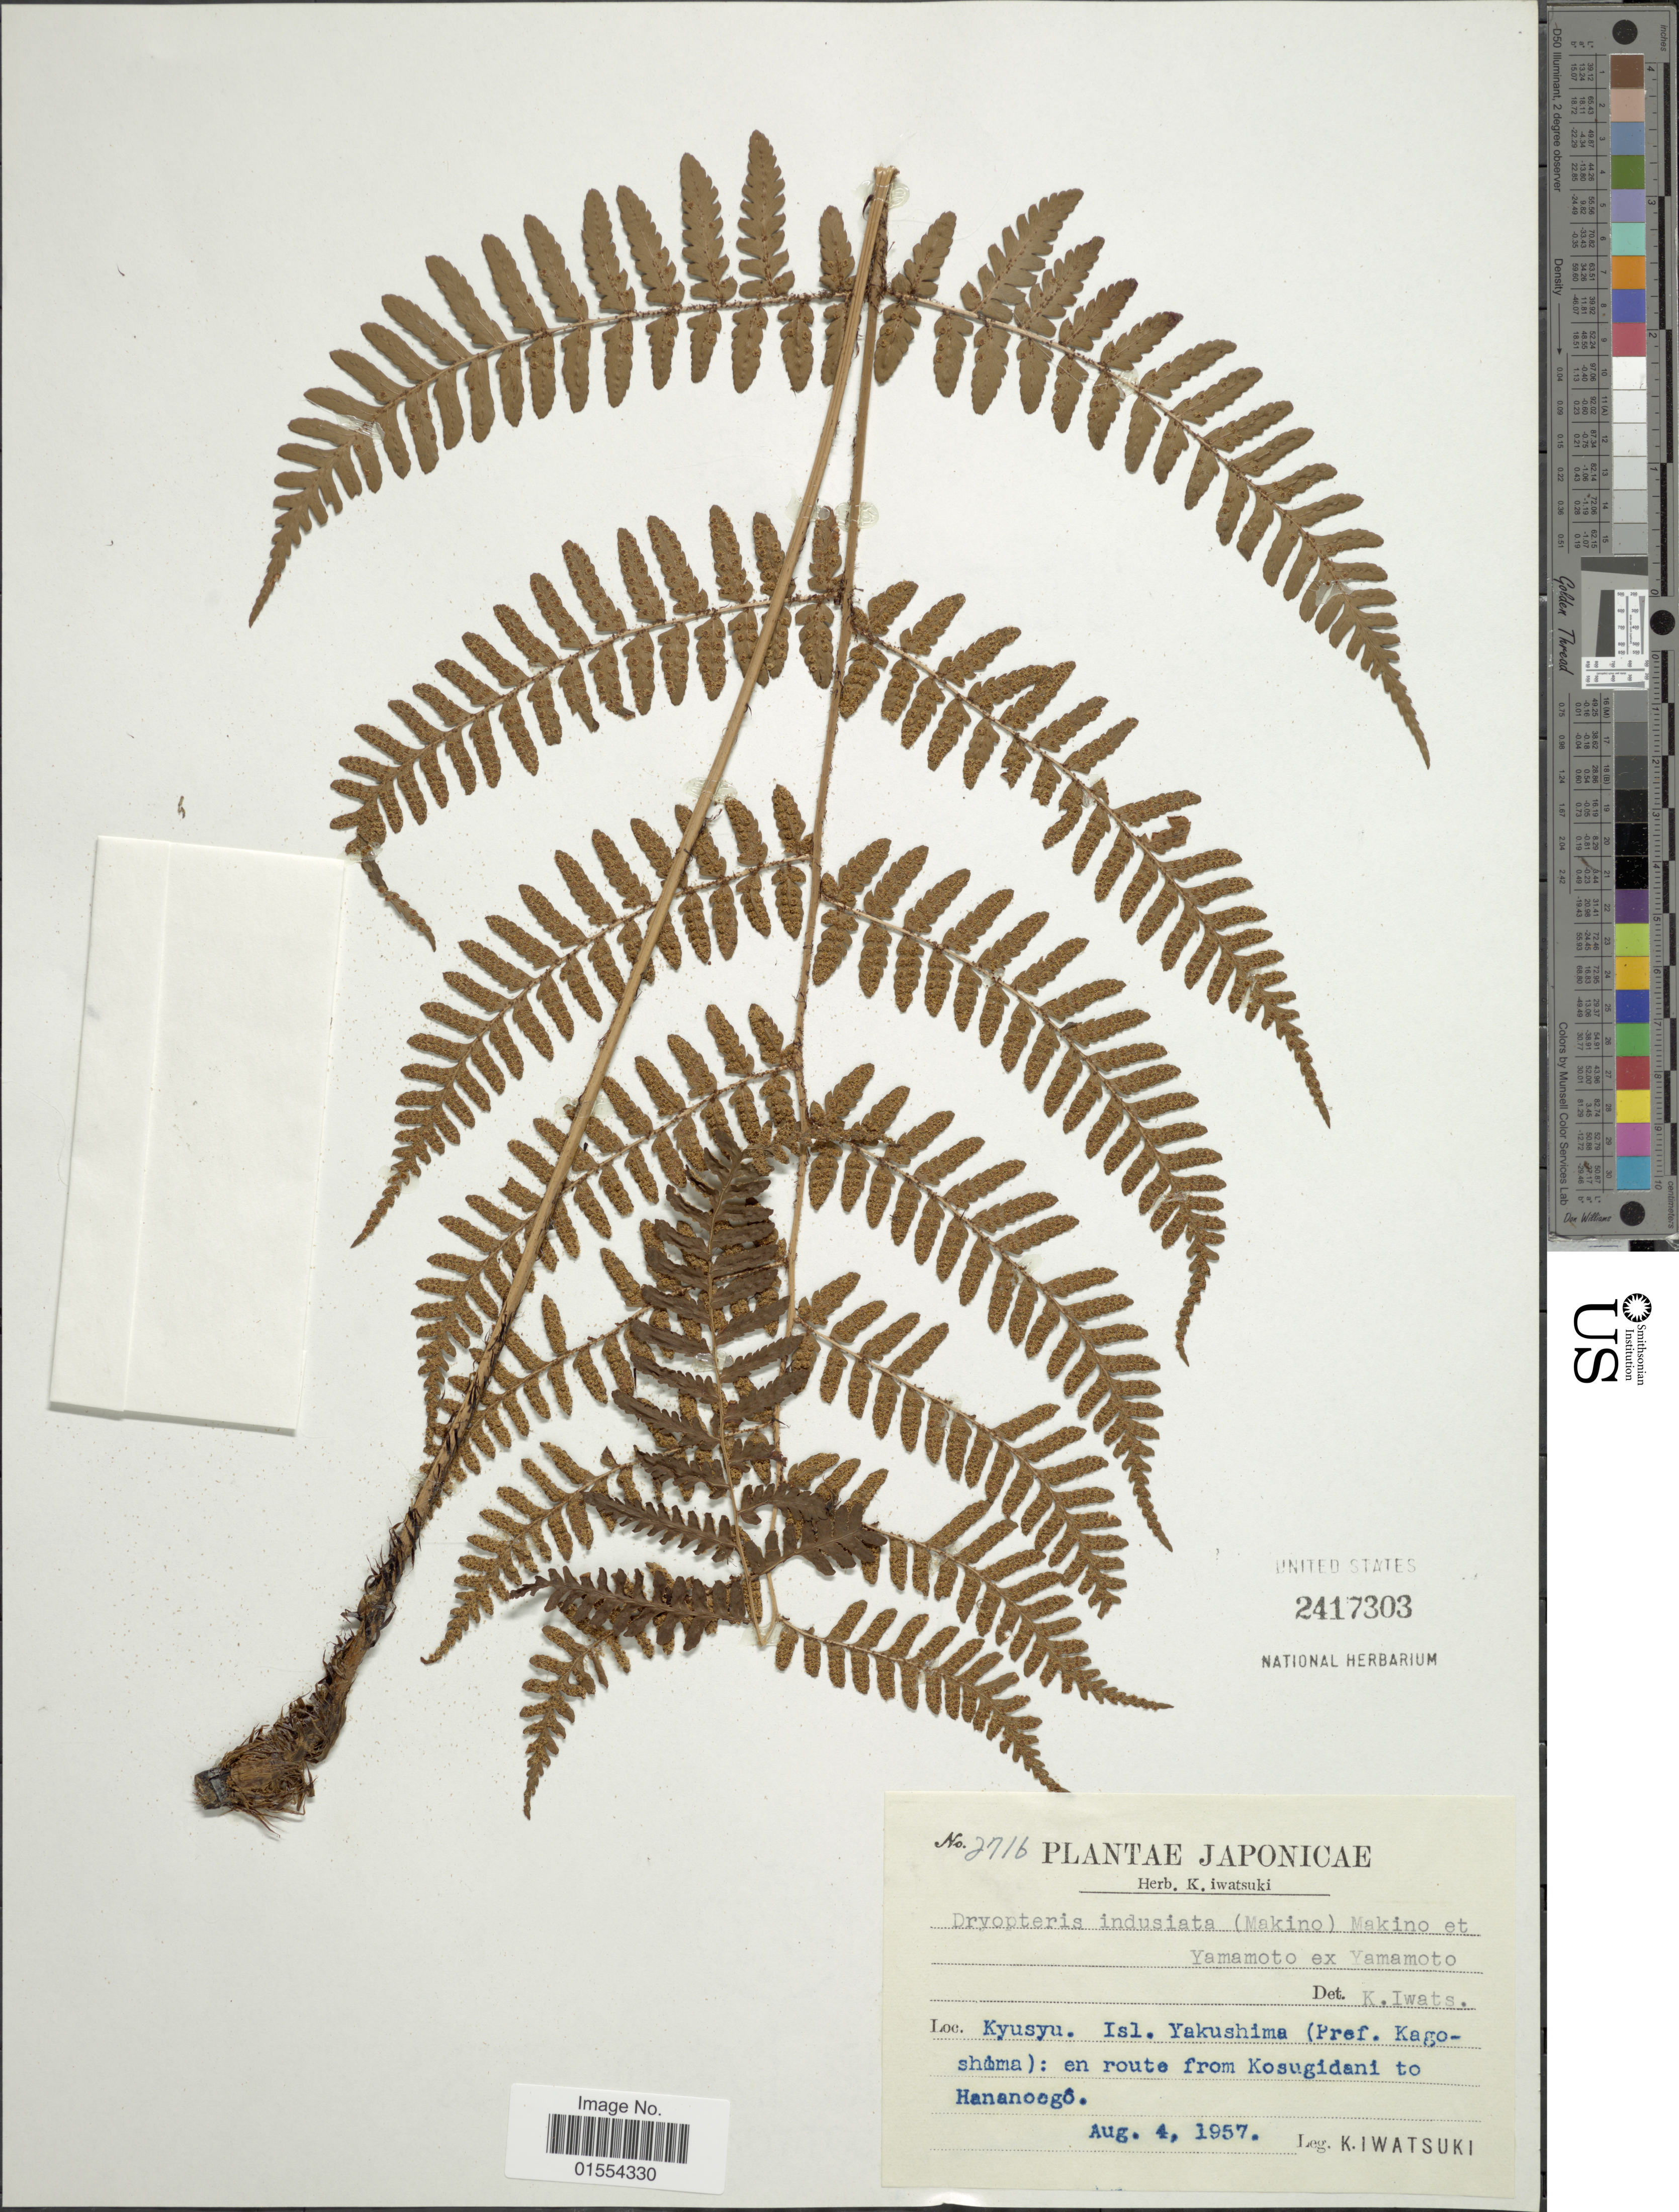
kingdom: Plantae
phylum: Tracheophyta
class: Polypodiopsida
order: Polypodiales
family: Dryopteridaceae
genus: Dryopteris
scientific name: Dryopteris indusiata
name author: (Makino) Makino & Yamam.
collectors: K. Iwatsuki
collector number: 2716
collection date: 1957-08-04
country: Japan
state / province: Kagosima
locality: Japonicae. Kyusyu. Isl. Yakushima (Pref. Kagoshima): en route from Kosugidani to Hananoego.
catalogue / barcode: US 2417303